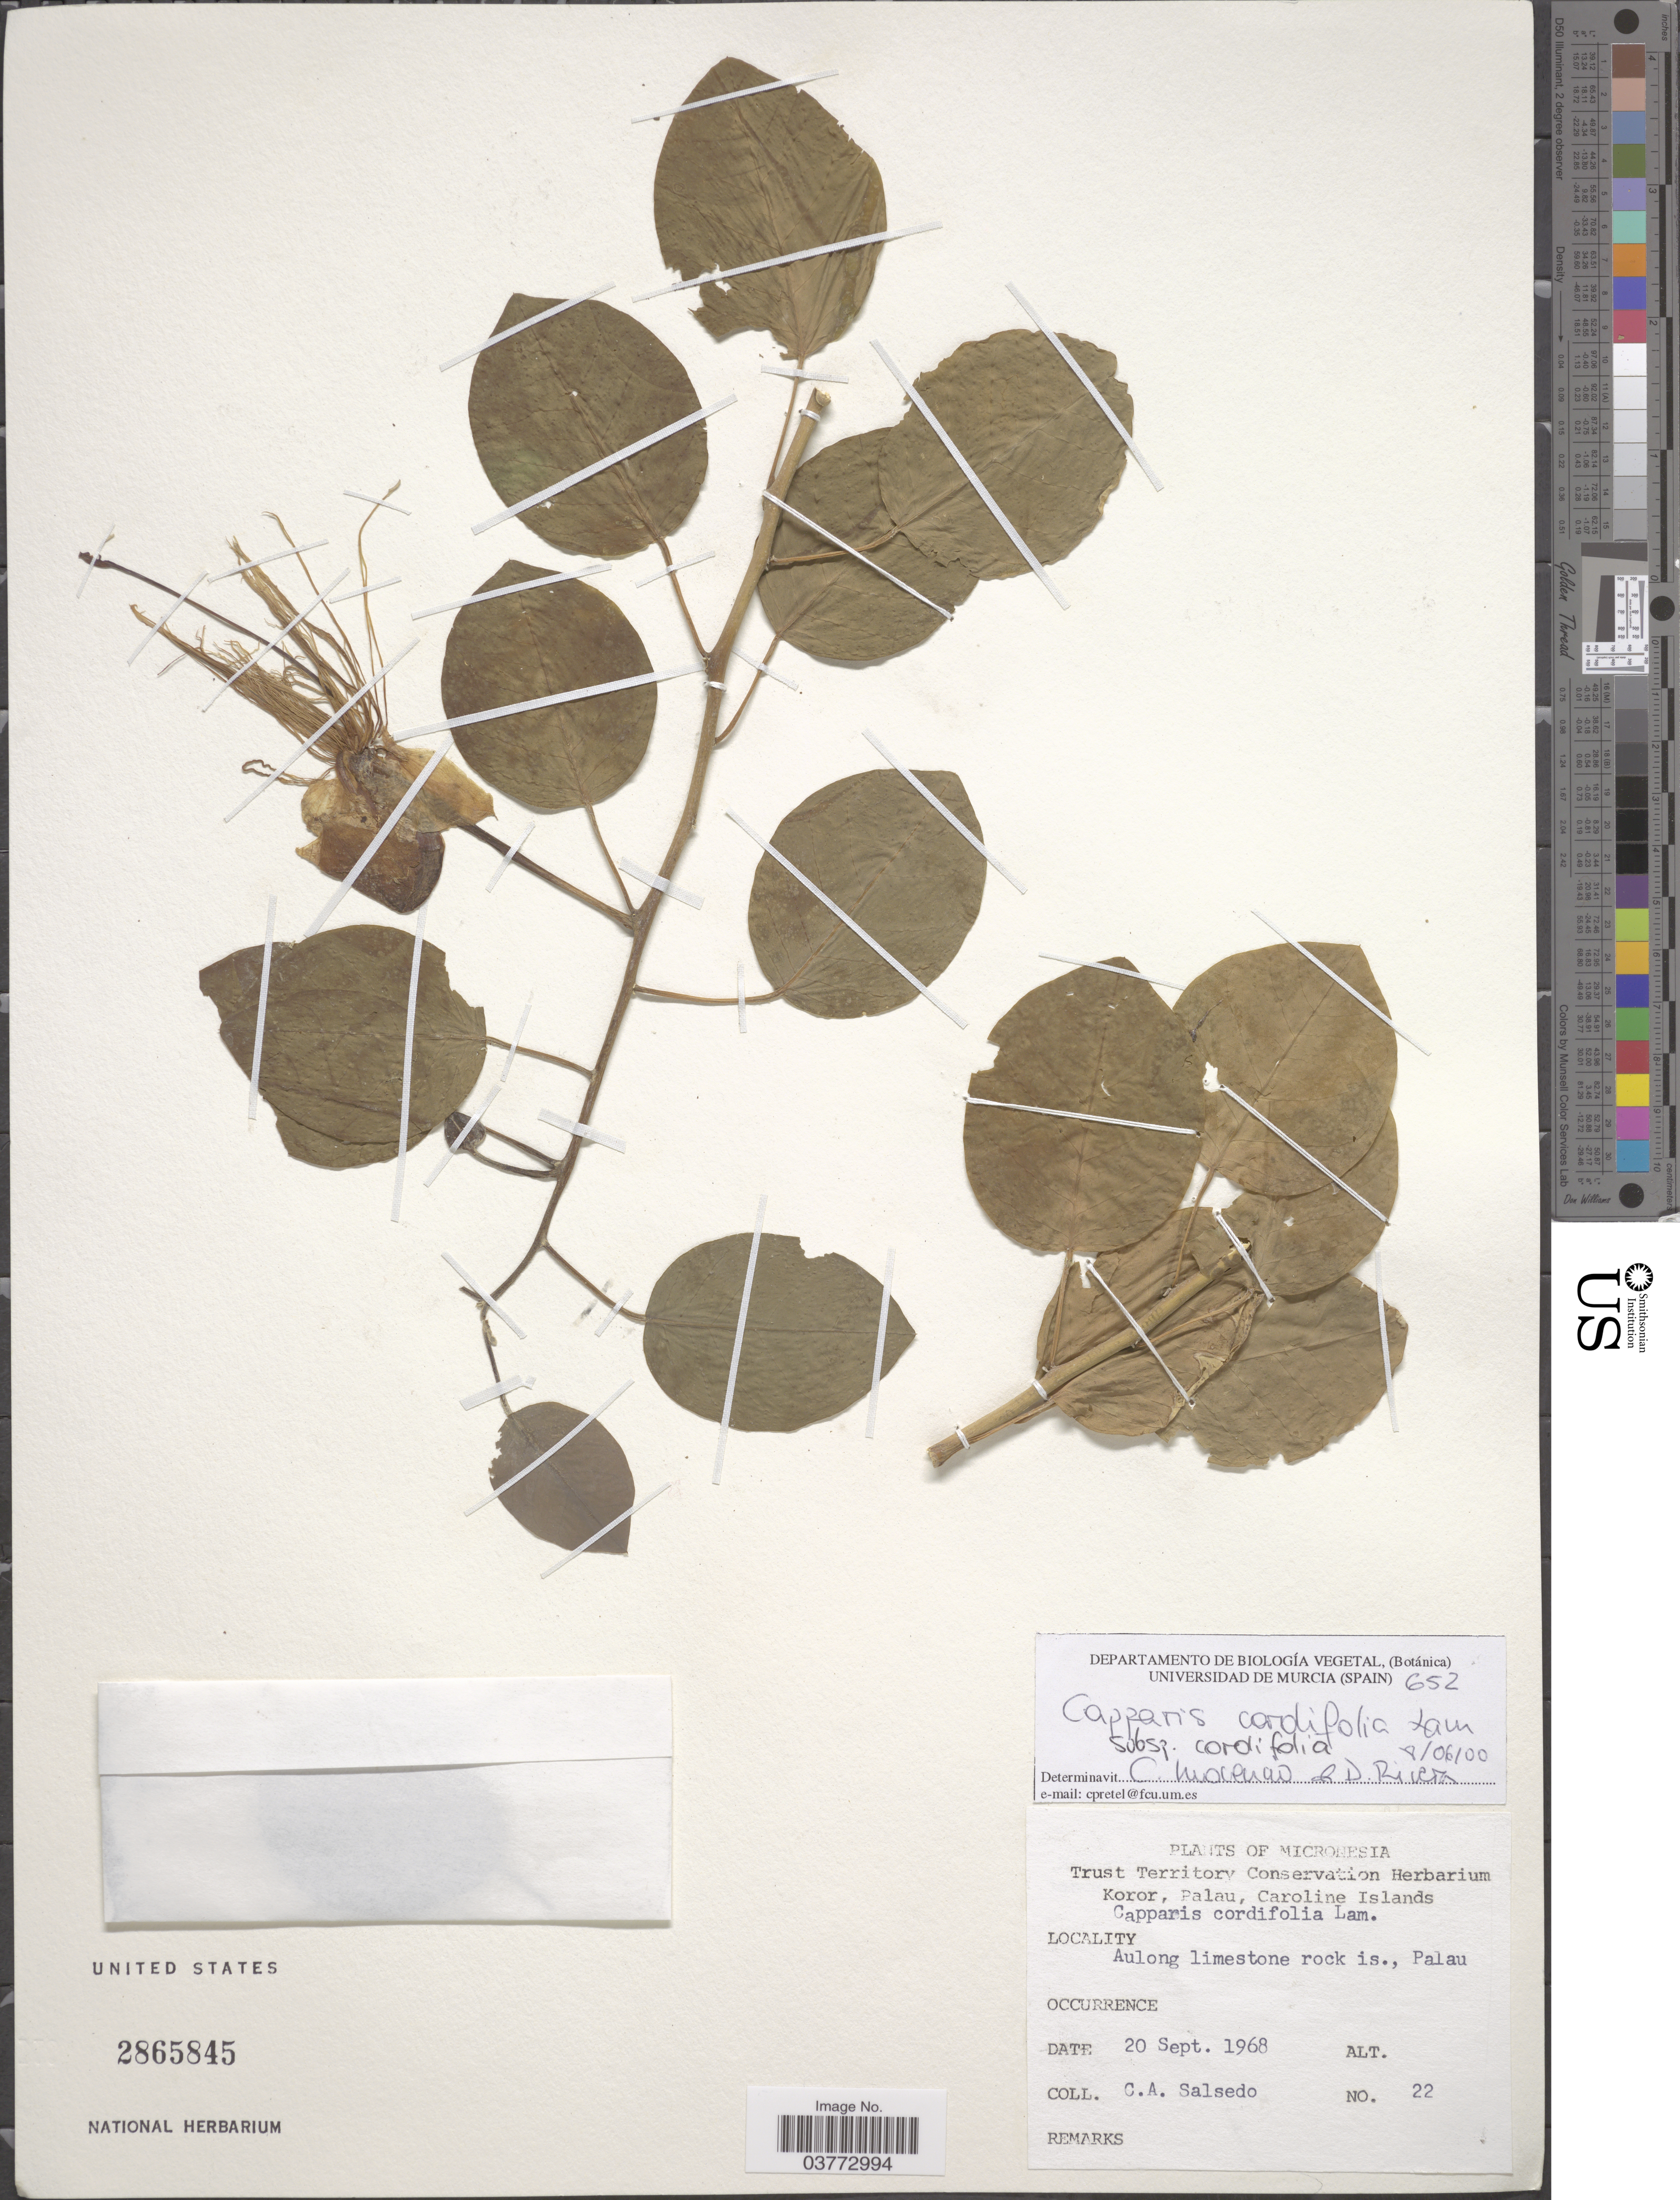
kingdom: Plantae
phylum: Tracheophyta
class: Magnoliopsida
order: Brassicales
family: Capparaceae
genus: Capparis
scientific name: Capparis spinosa subsp. cordifolia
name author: (Lam.) Fici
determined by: Wagner, W. L., (BOT), Smithsonian Institution - National Museum of Natural History (UNITED STATES)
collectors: C.A. Salsedo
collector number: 22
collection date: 1968-09-20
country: Micronesia, Federated States of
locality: Aulong limestone rock is., Palau.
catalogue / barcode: US 2865845